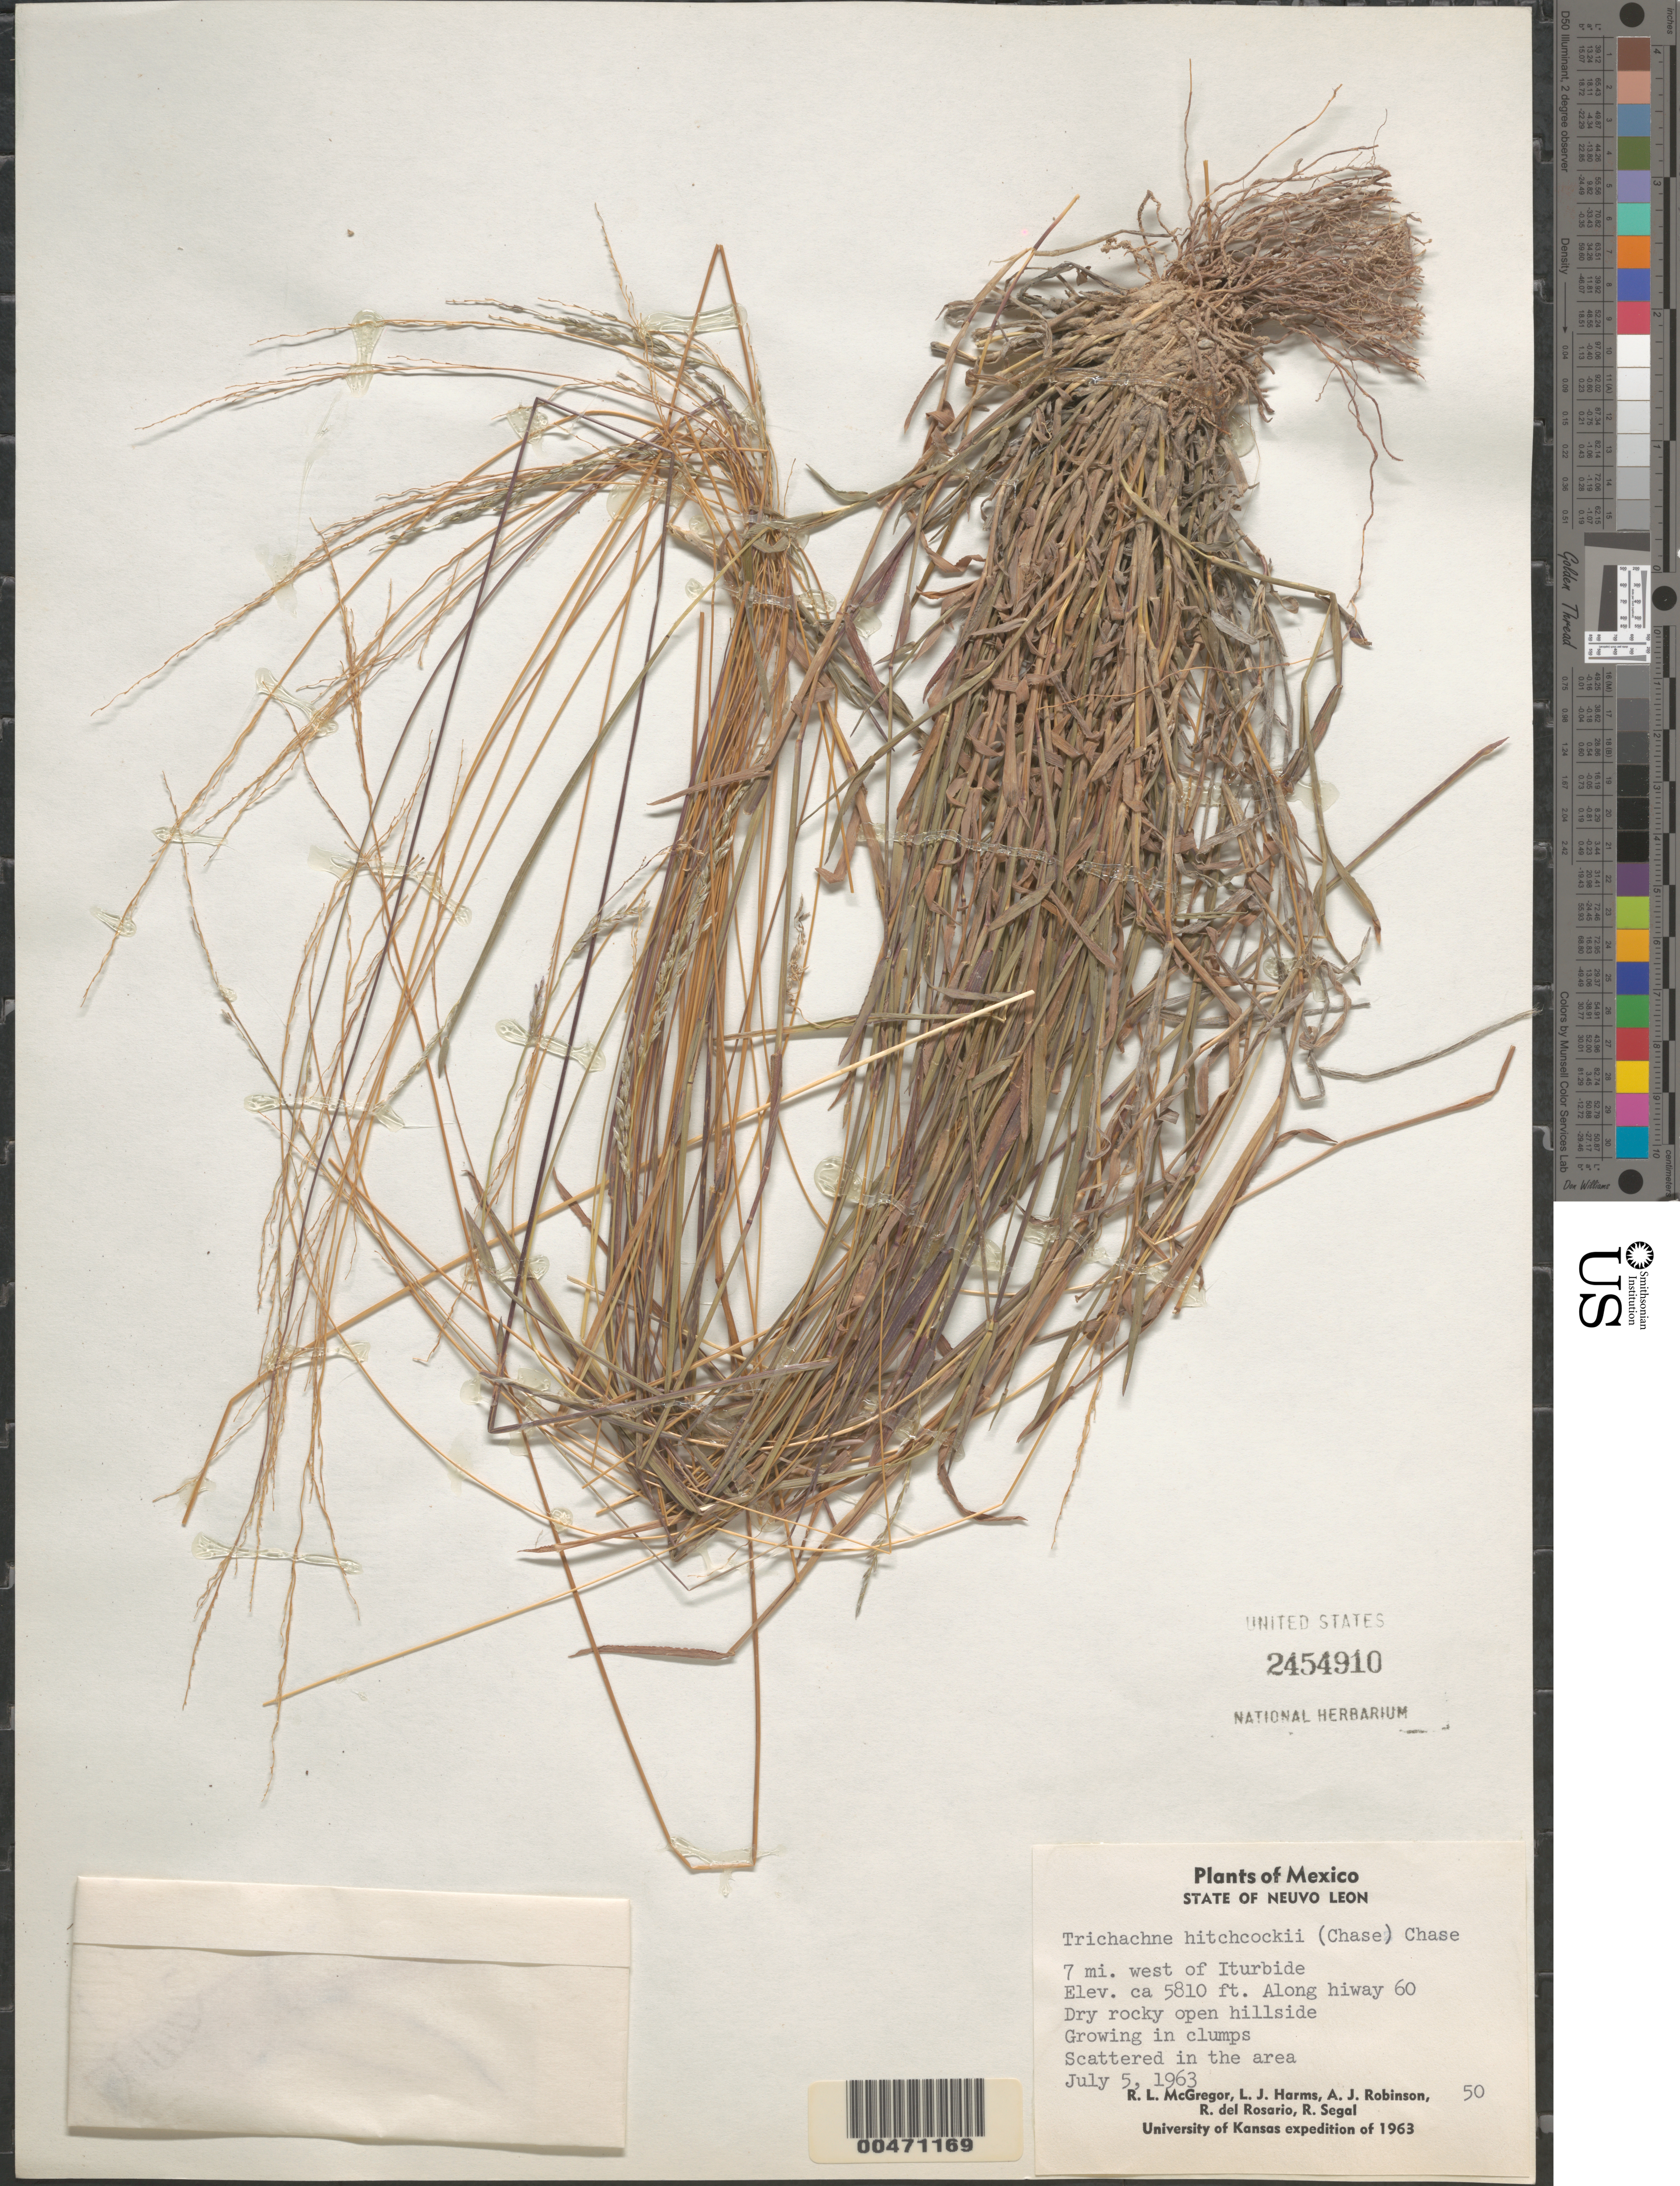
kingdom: Plantae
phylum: Tracheophyta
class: Liliopsida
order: Poales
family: Poaceae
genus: Trichachne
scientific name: Trichachne hitchcockii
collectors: R. McGregor, L. Harms, A. J. Robinson & R. Segal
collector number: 50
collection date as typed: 5 Jul 1963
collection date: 1963-07-05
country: Mexico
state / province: Nuevo León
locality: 7 mi W of Iturbide, along Hwy 60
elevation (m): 1771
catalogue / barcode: US 2454910